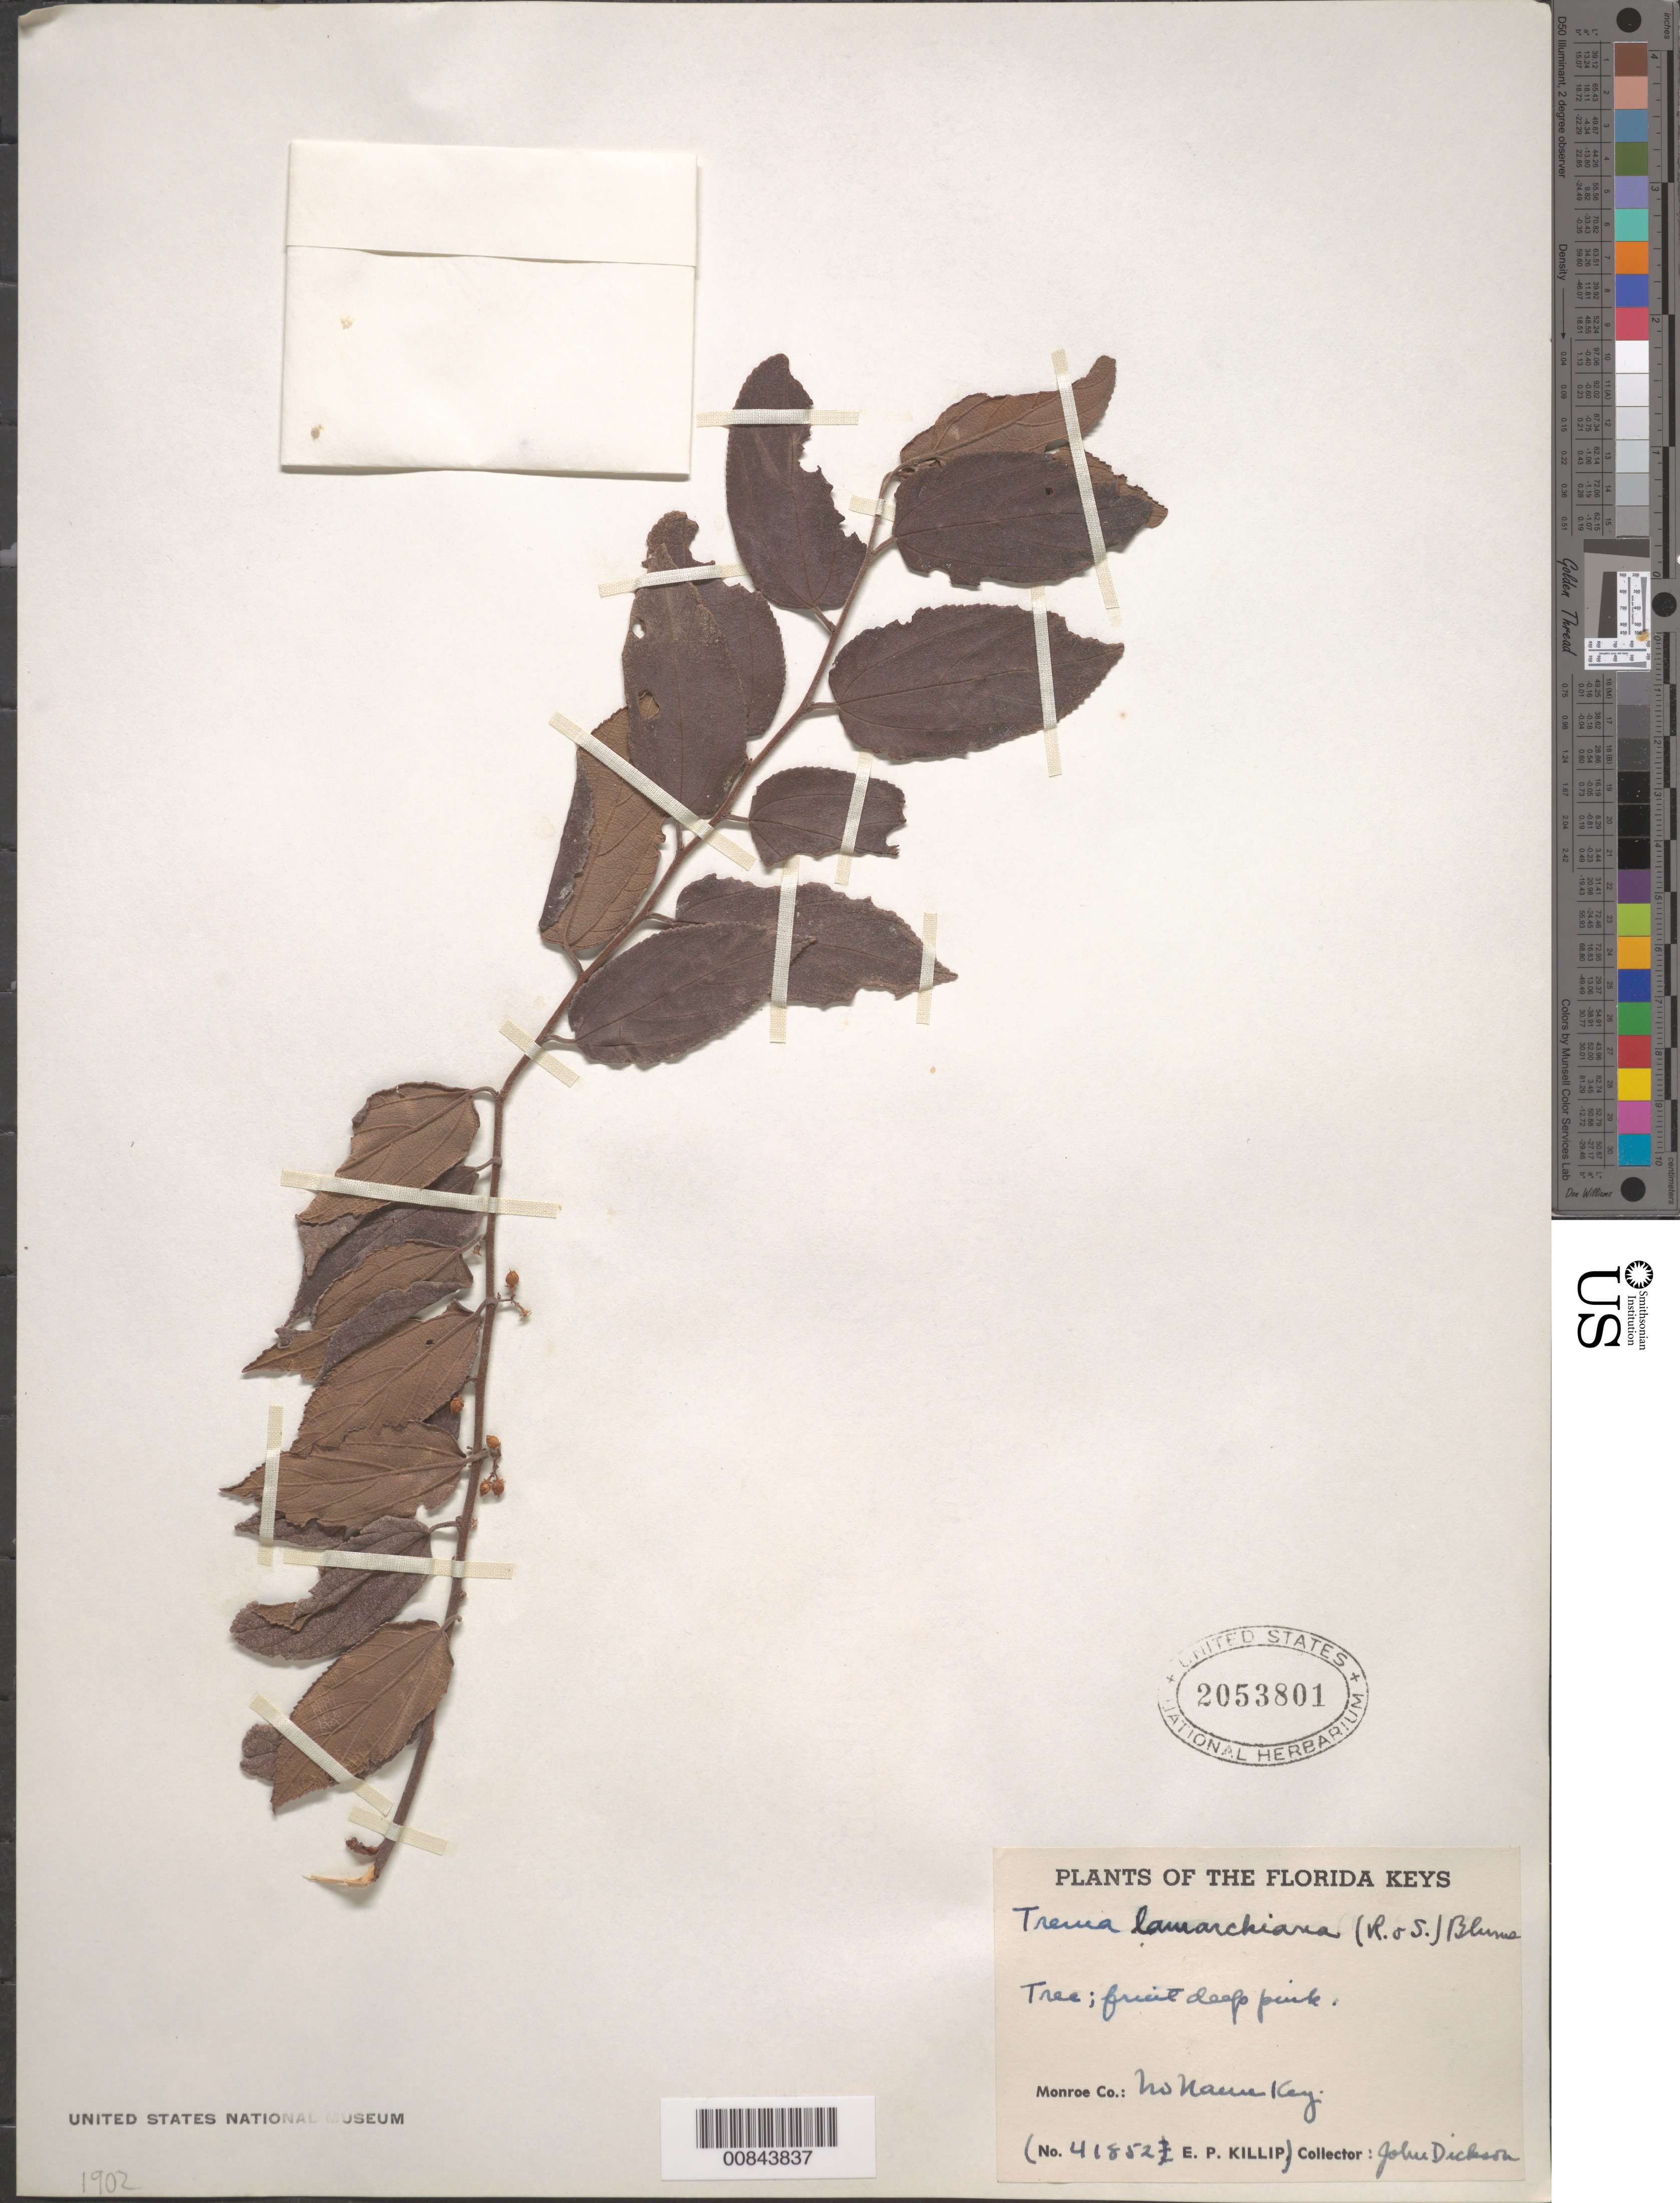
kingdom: Plantae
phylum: Tracheophyta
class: Magnoliopsida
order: Rosales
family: Cannabaceae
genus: Trema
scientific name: Trema lamarckianum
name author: (Schult.) Blume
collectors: E. P. Killip & J. Dickson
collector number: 41852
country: United States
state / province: Florida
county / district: Monroe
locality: No Name Key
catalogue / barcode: US 2053801